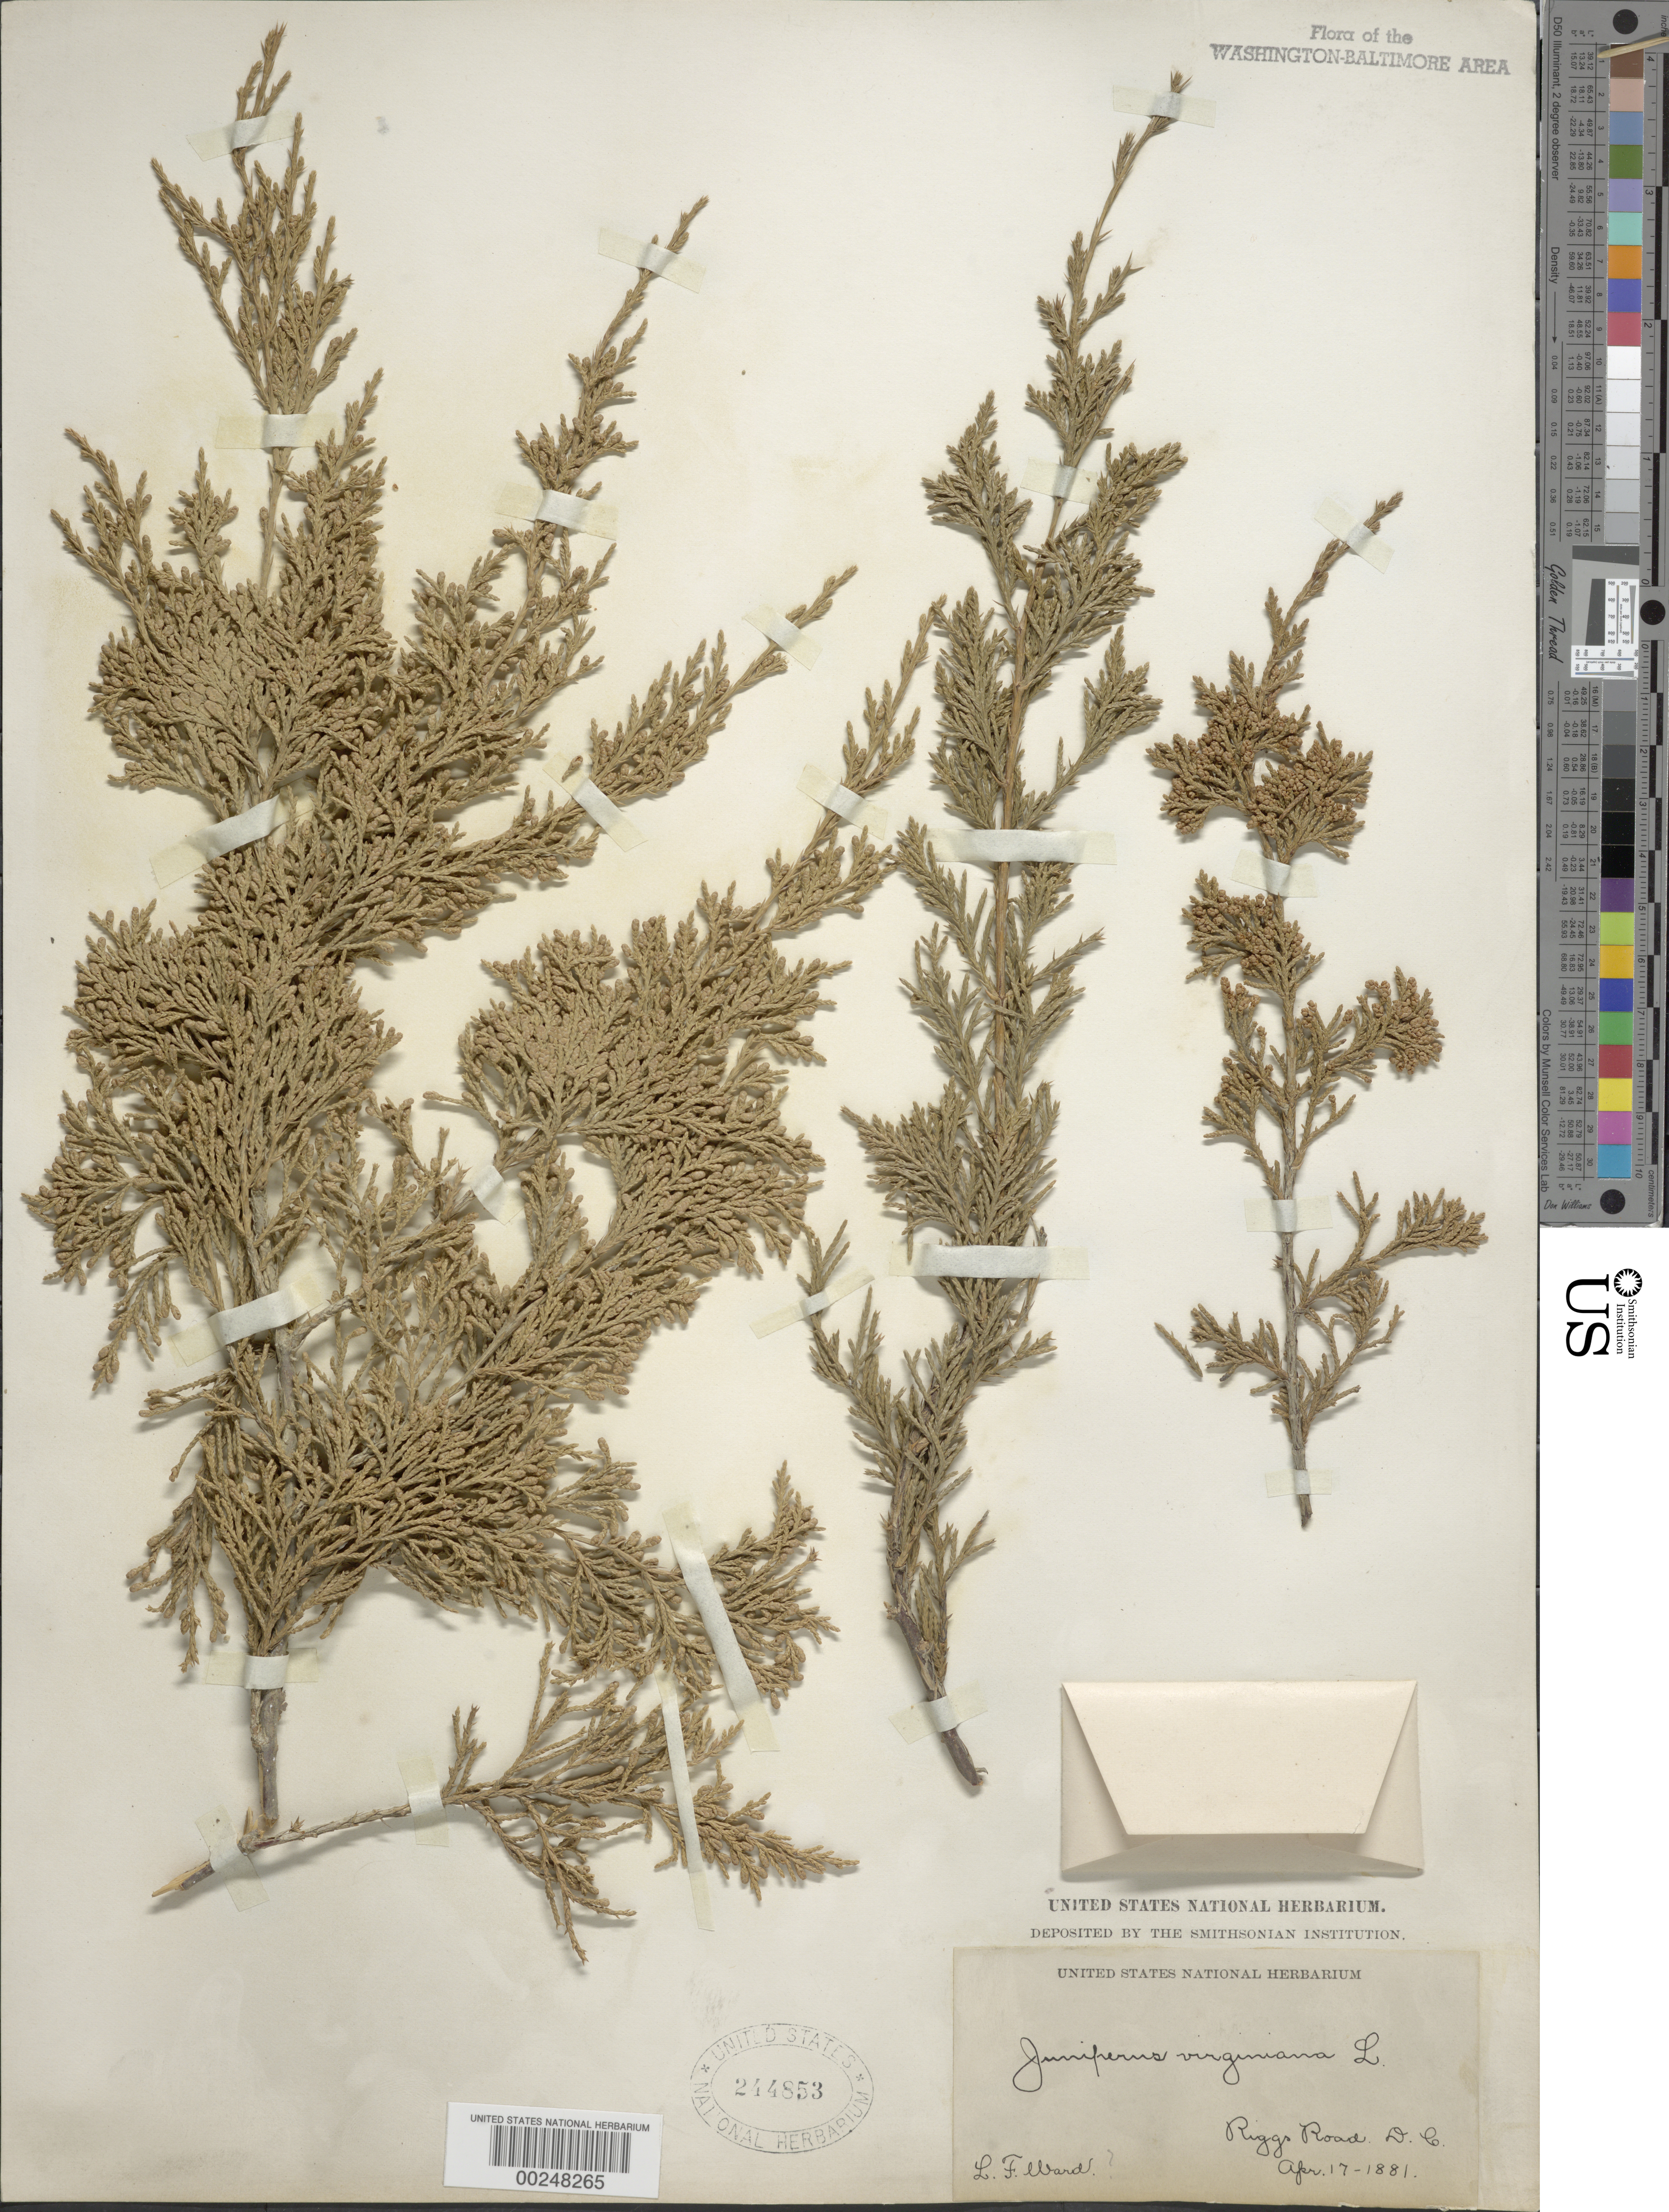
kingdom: Plantae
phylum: Tracheophyta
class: Pinopsida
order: Pinales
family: Cupressaceae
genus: Juniperus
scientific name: Juniperus virginiana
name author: L.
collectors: L. F. Ward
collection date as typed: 17 Apr 1881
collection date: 1881-04-17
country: United States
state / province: District of Columbia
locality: Riggs road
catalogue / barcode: US 244853